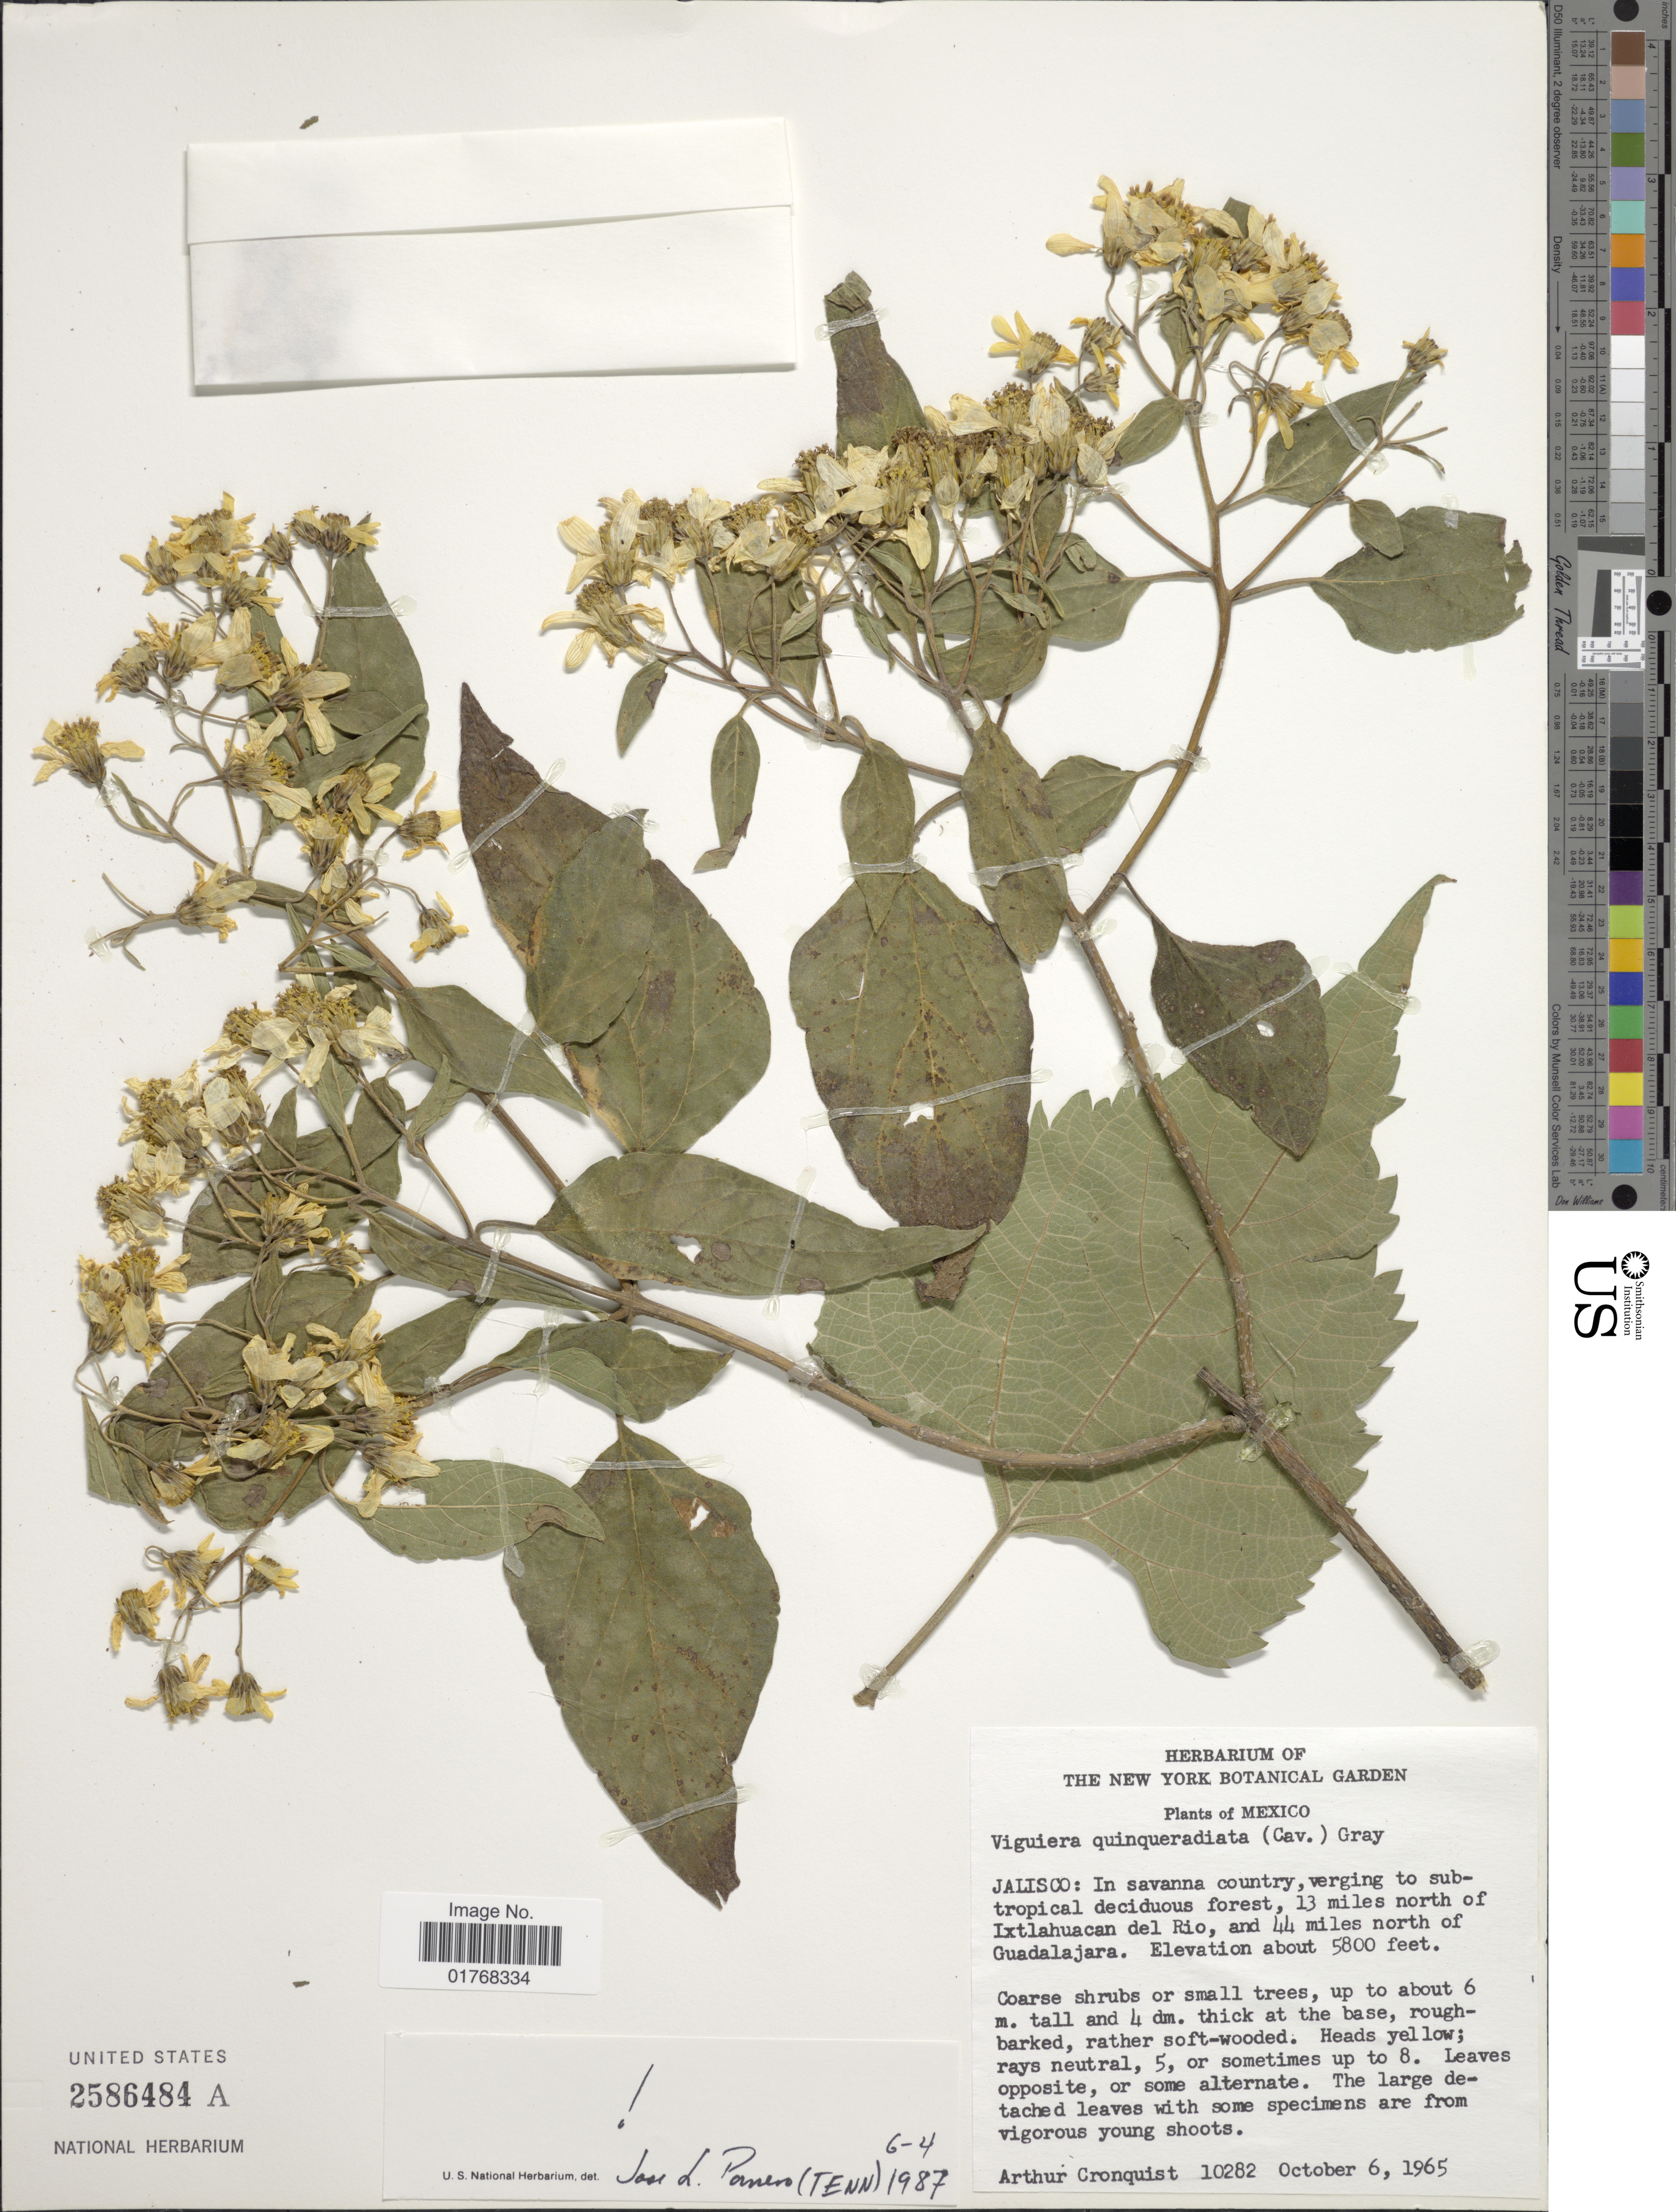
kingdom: Plantae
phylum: Tracheophyta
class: Magnoliopsida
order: Asterales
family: Asteraceae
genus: Viguiera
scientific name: Viguiera quinqueradiata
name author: (Cav.) A. Gray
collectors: A. J. Cronquist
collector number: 10282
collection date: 1965-10-06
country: Mexico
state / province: Jalisco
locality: In savanna country, verging to subtropical deciduous forest, 13 miles north of Ixtlahuacan del Rio, and 44 miles north of Guadalajara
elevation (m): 1768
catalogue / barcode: US 2586484A